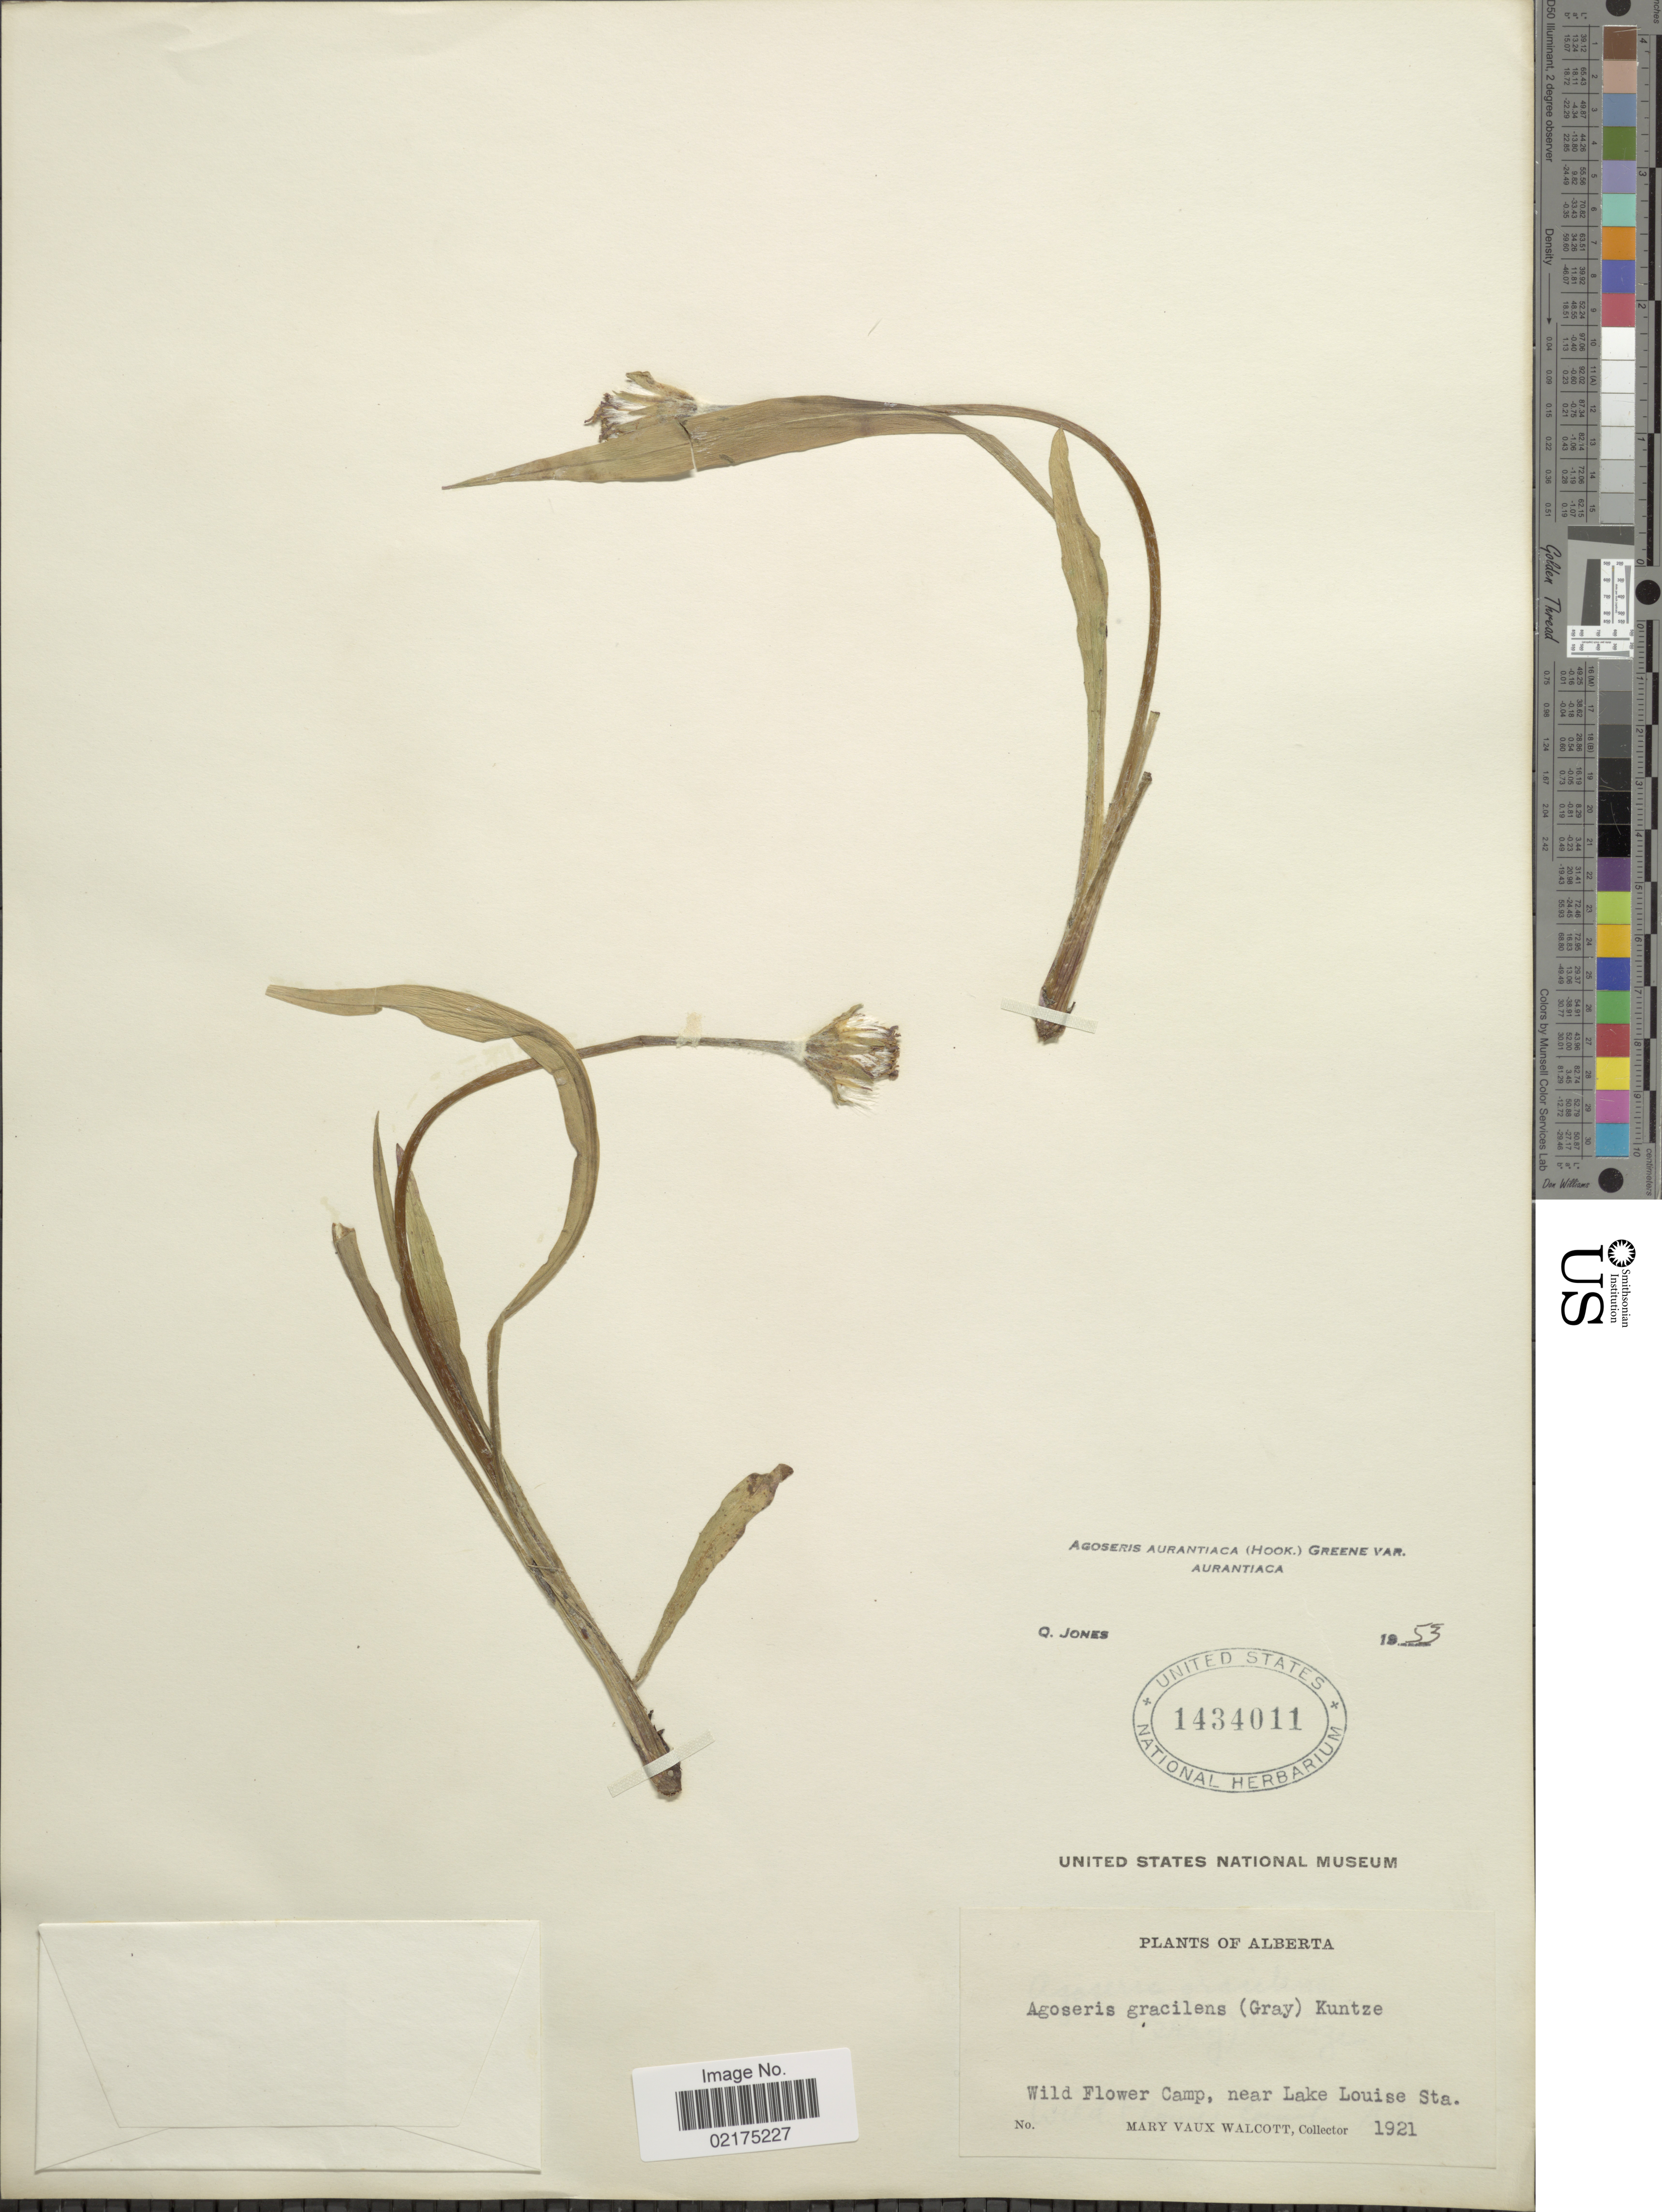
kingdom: Plantae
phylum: Tracheophyta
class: Magnoliopsida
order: Asterales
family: Asteraceae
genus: Agoseris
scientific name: Agoseris aurantiaca var. aurantiaca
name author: (Hook.) Greene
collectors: M. Walcott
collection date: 1921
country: Canada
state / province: Alberta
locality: Wild Flower Camp, near Lake Louise Sta.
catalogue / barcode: US 1434011